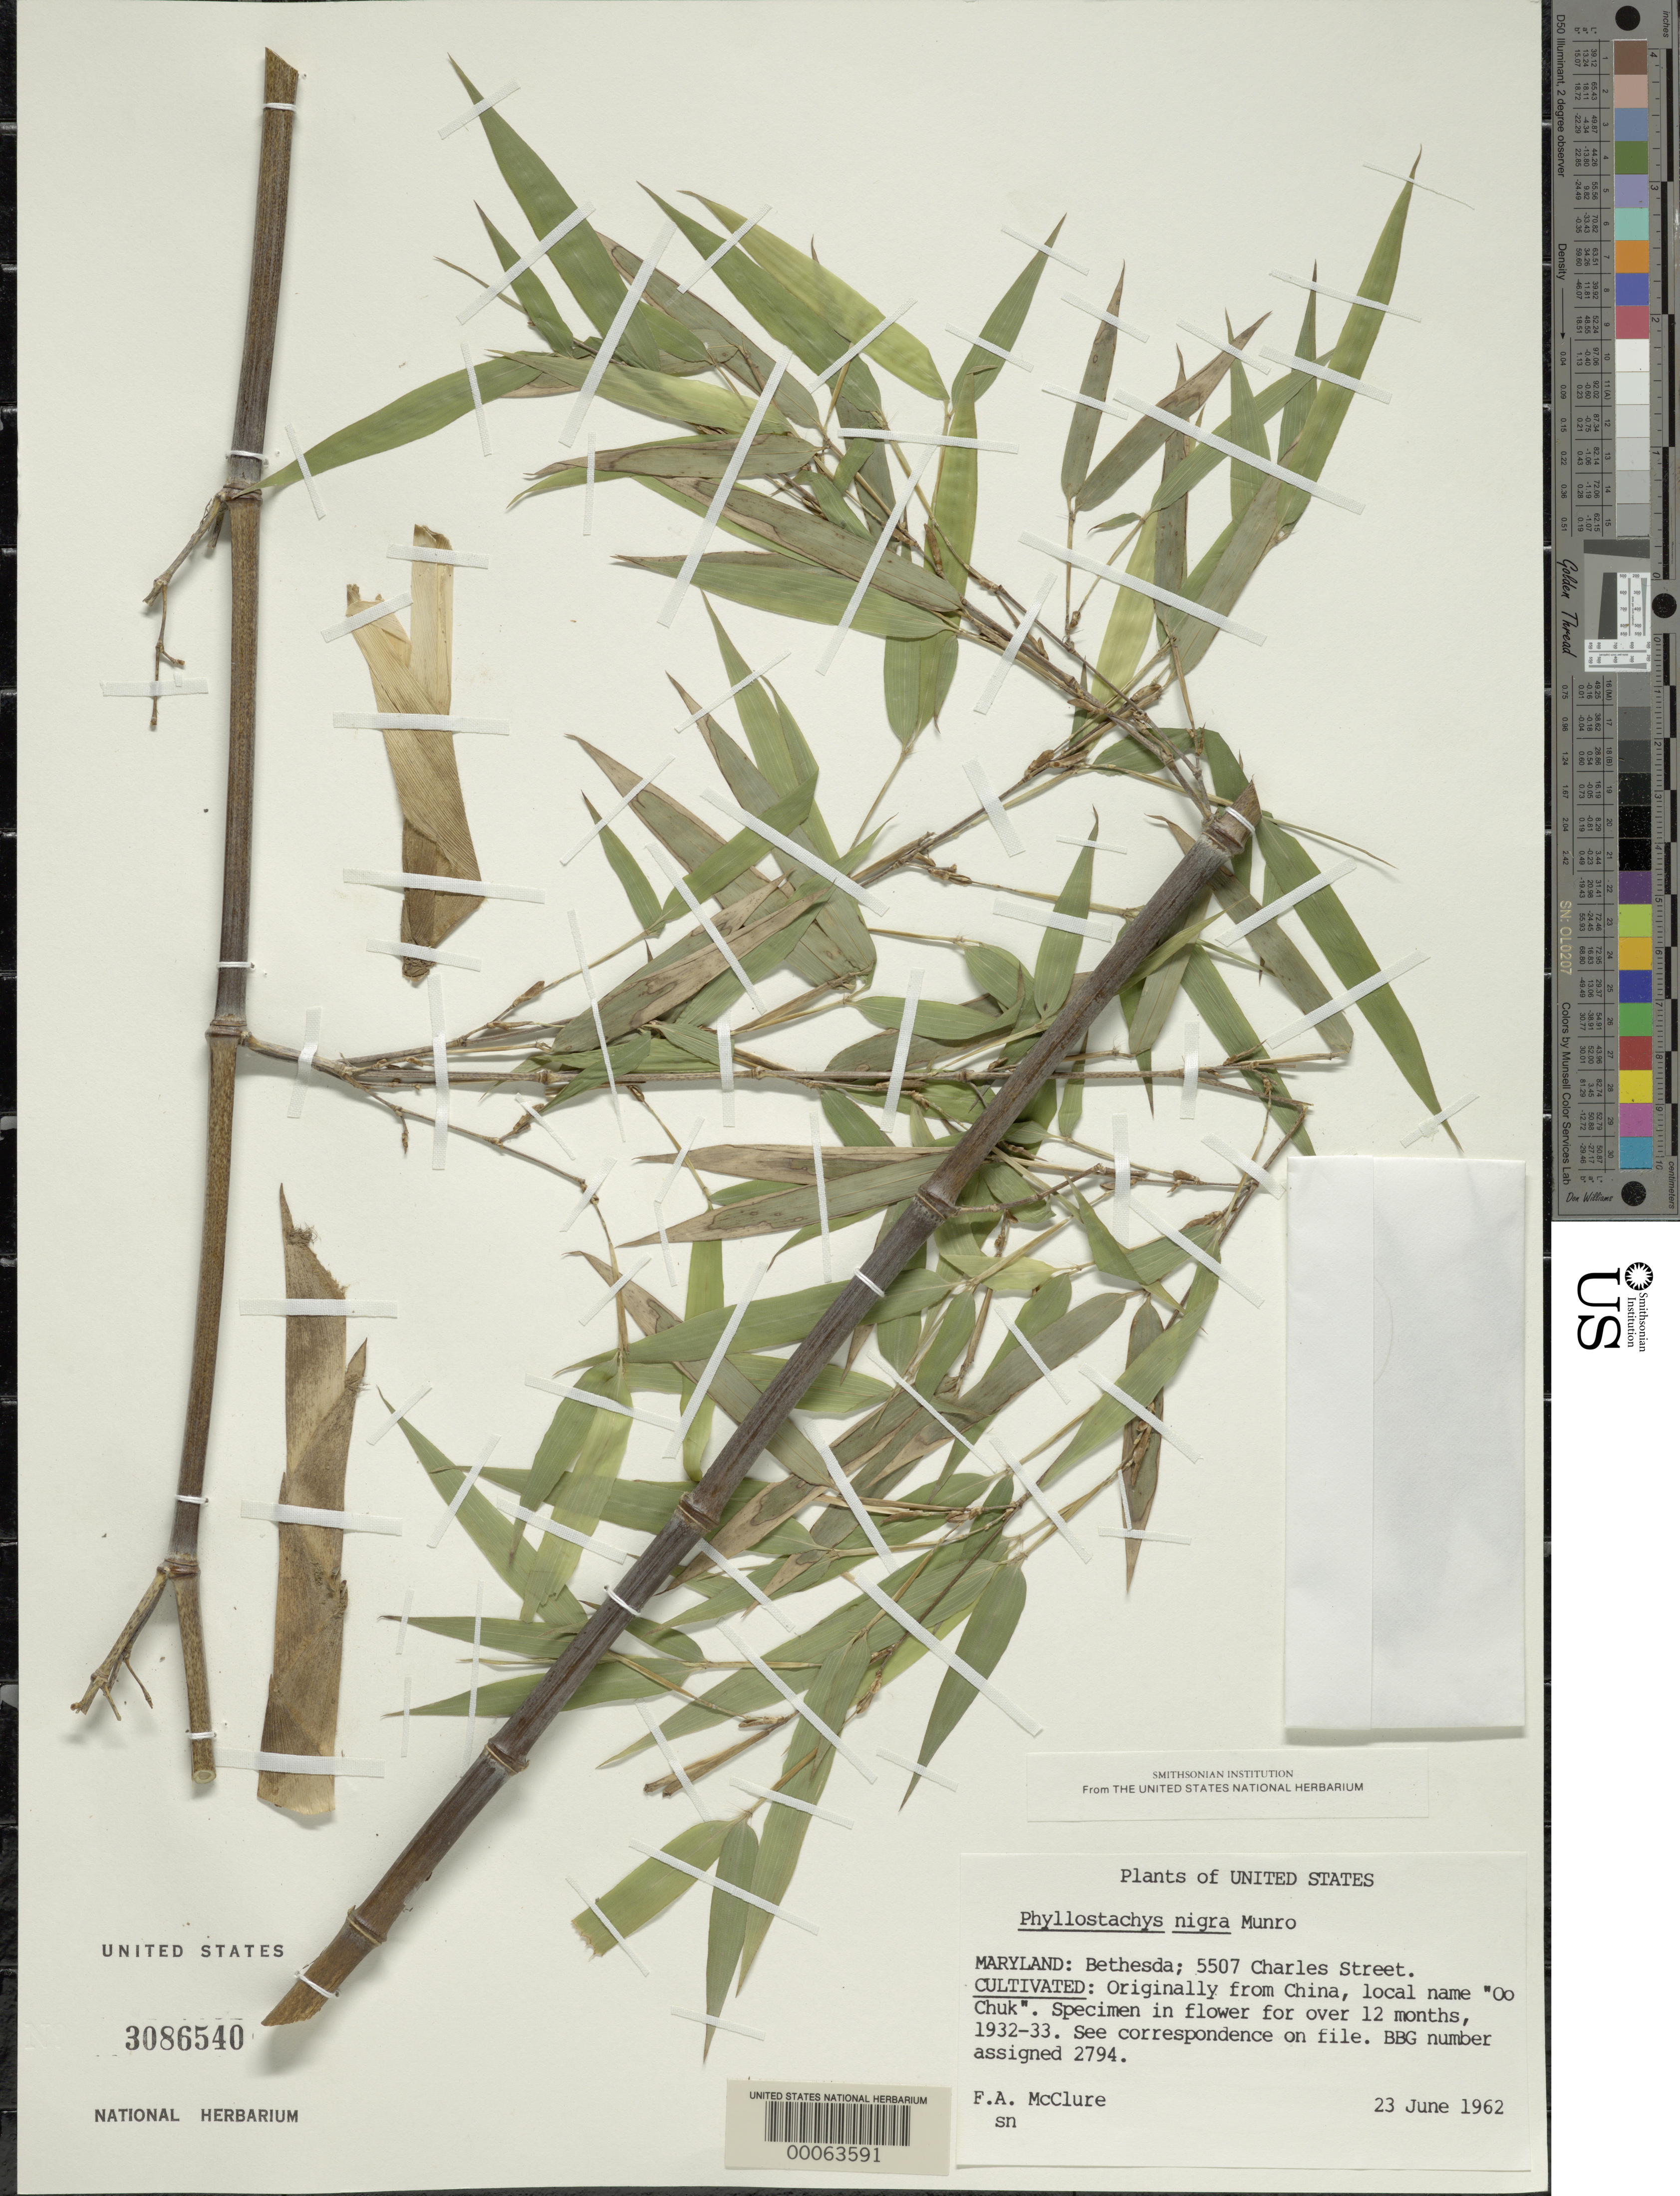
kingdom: Plantae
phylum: Tracheophyta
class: Liliopsida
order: Poales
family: Poaceae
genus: Phyllostachys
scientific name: Phyllostachys nigra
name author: (Lodd. ex Lindl.) Munro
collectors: F. A. McClure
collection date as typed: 23 Jun 1962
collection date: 1962-06-23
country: United States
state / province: Maryland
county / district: Montgomery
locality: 5507 Charles Street, Bethesda (McClure's garden)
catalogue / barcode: US 3086540